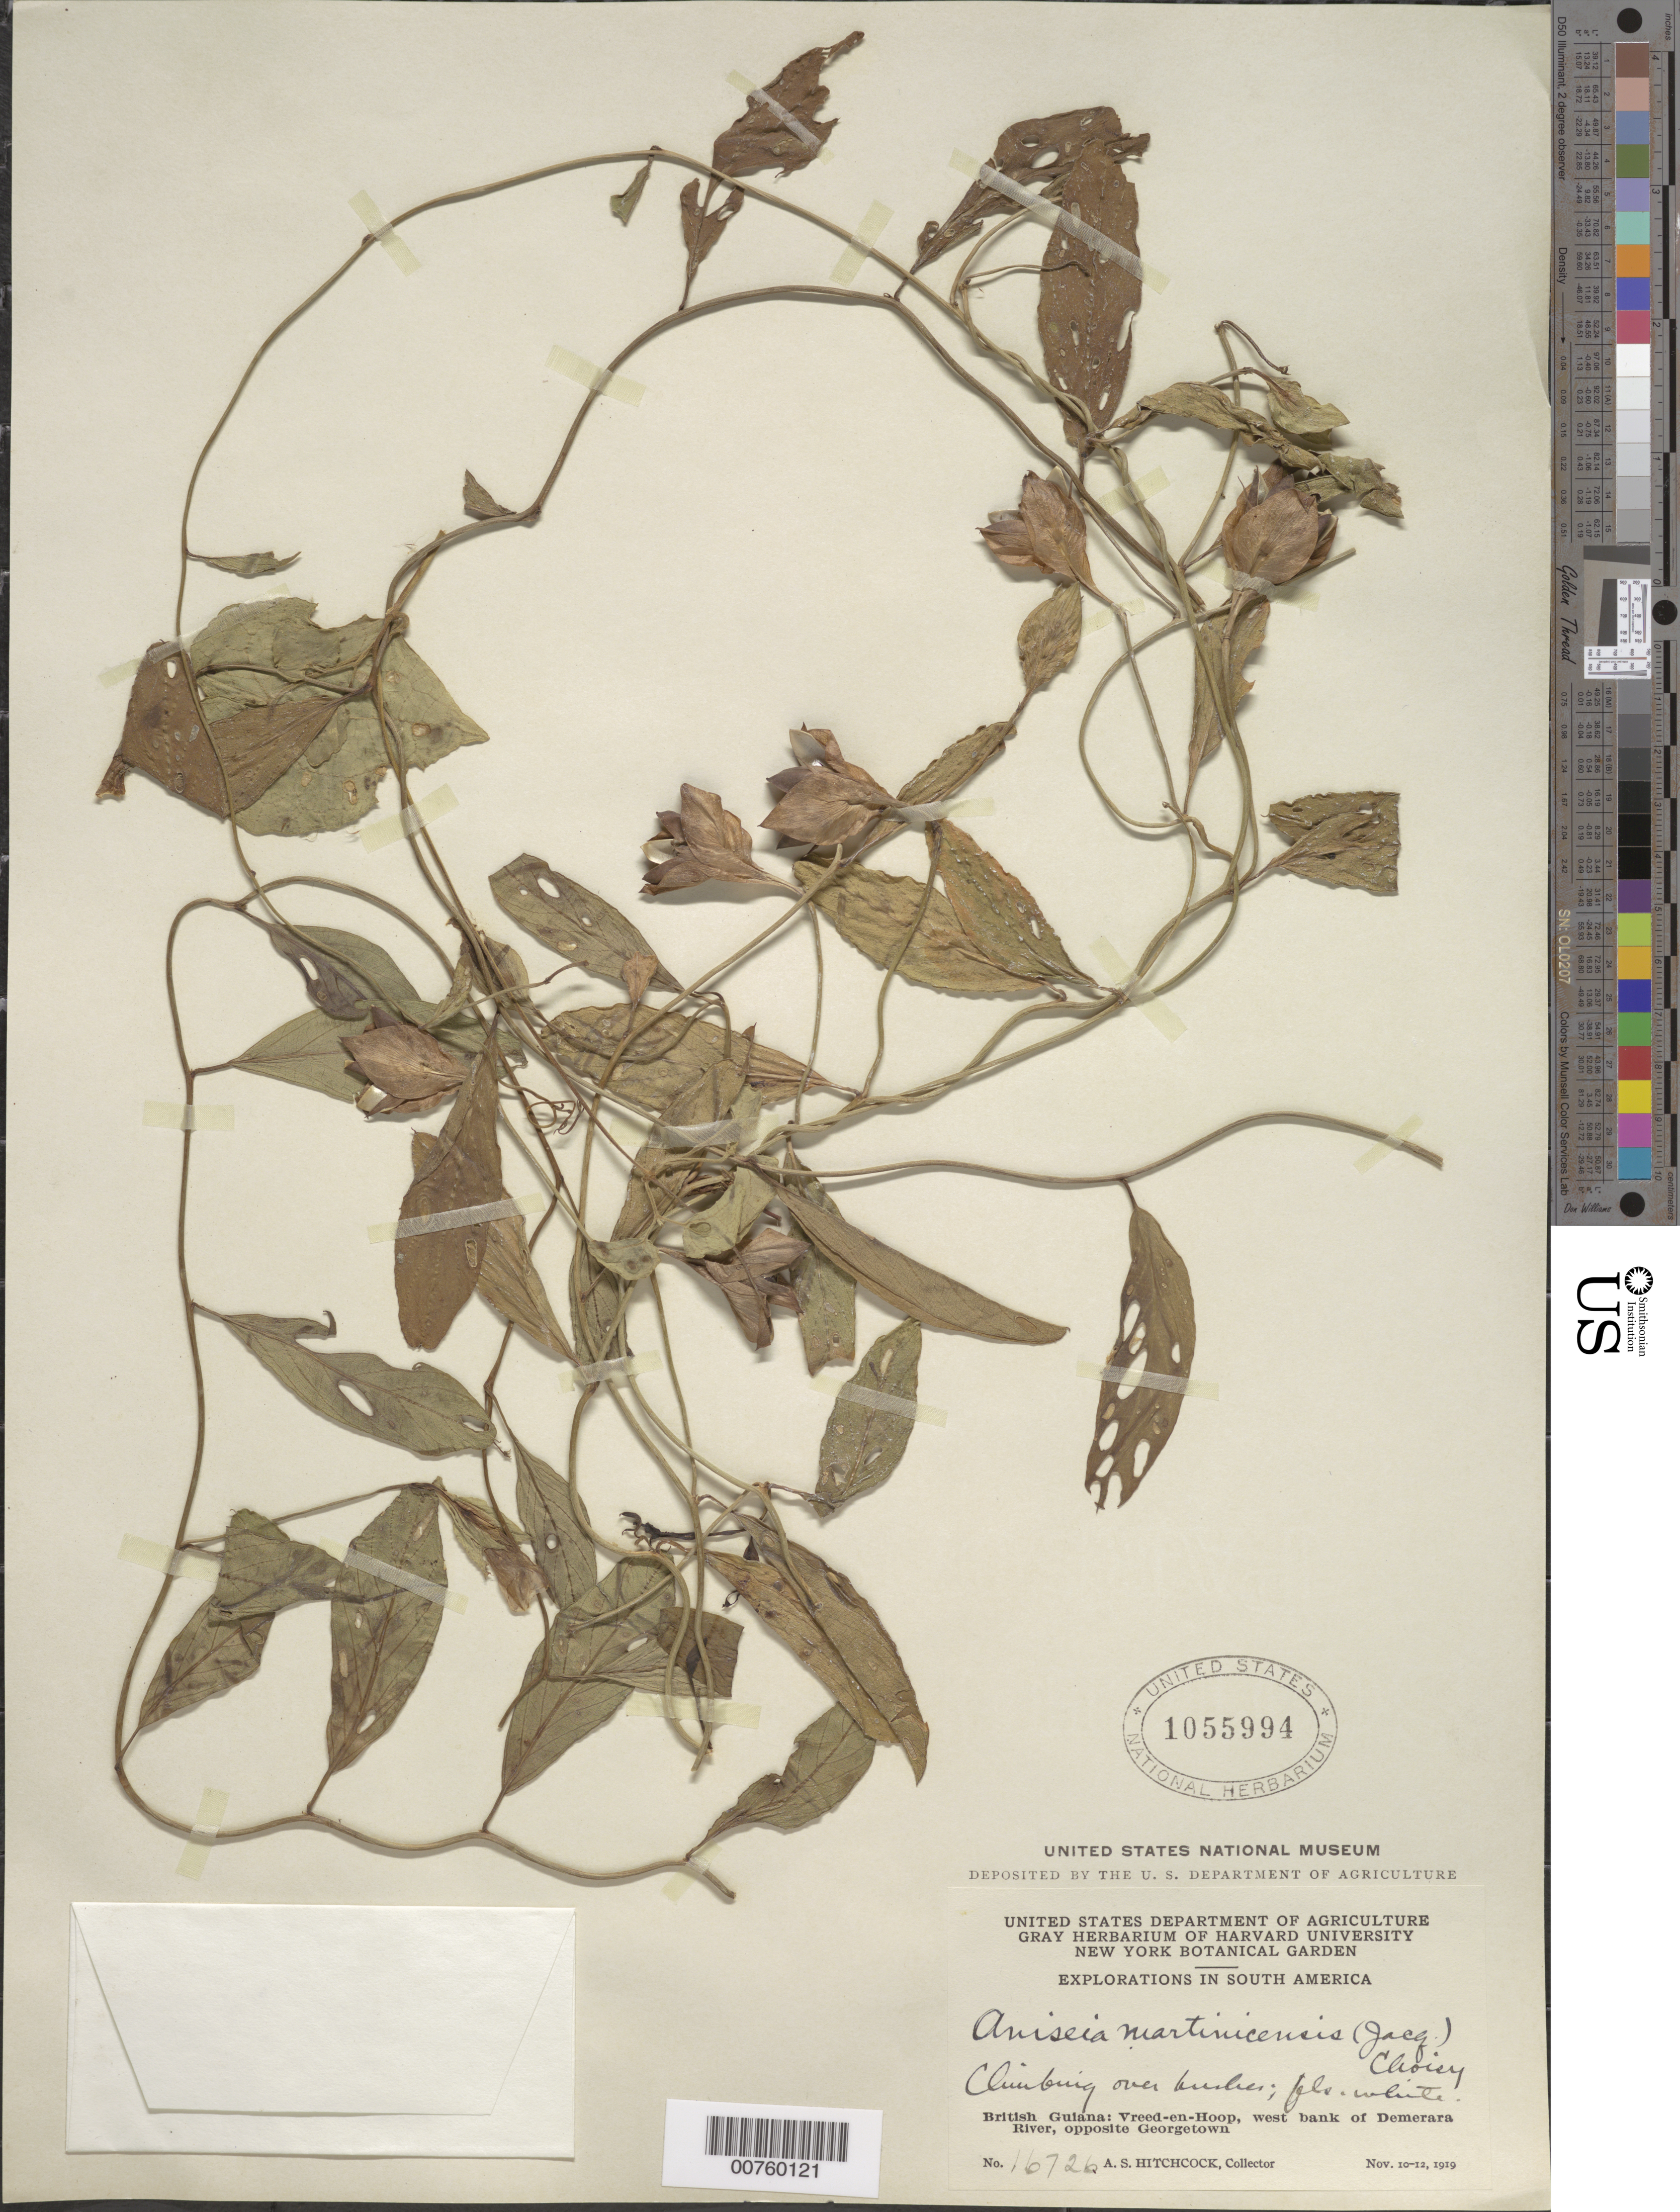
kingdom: Plantae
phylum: Tracheophyta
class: Magnoliopsida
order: Solanales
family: Convolvulaceae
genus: Aniseia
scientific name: Aniseia martinicensis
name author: (Jacq.) Choisy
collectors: A. S. Hitchcock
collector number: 16726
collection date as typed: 10-Nov-19 to 12-Nov-19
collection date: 1919-11-10/1919-11-12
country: Guyana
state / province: Essequibo Isl-W. Demerara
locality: Vreed-en-Hoop, W bank of Demerara R., opposite Georgetown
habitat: On bushes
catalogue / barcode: US 1055994